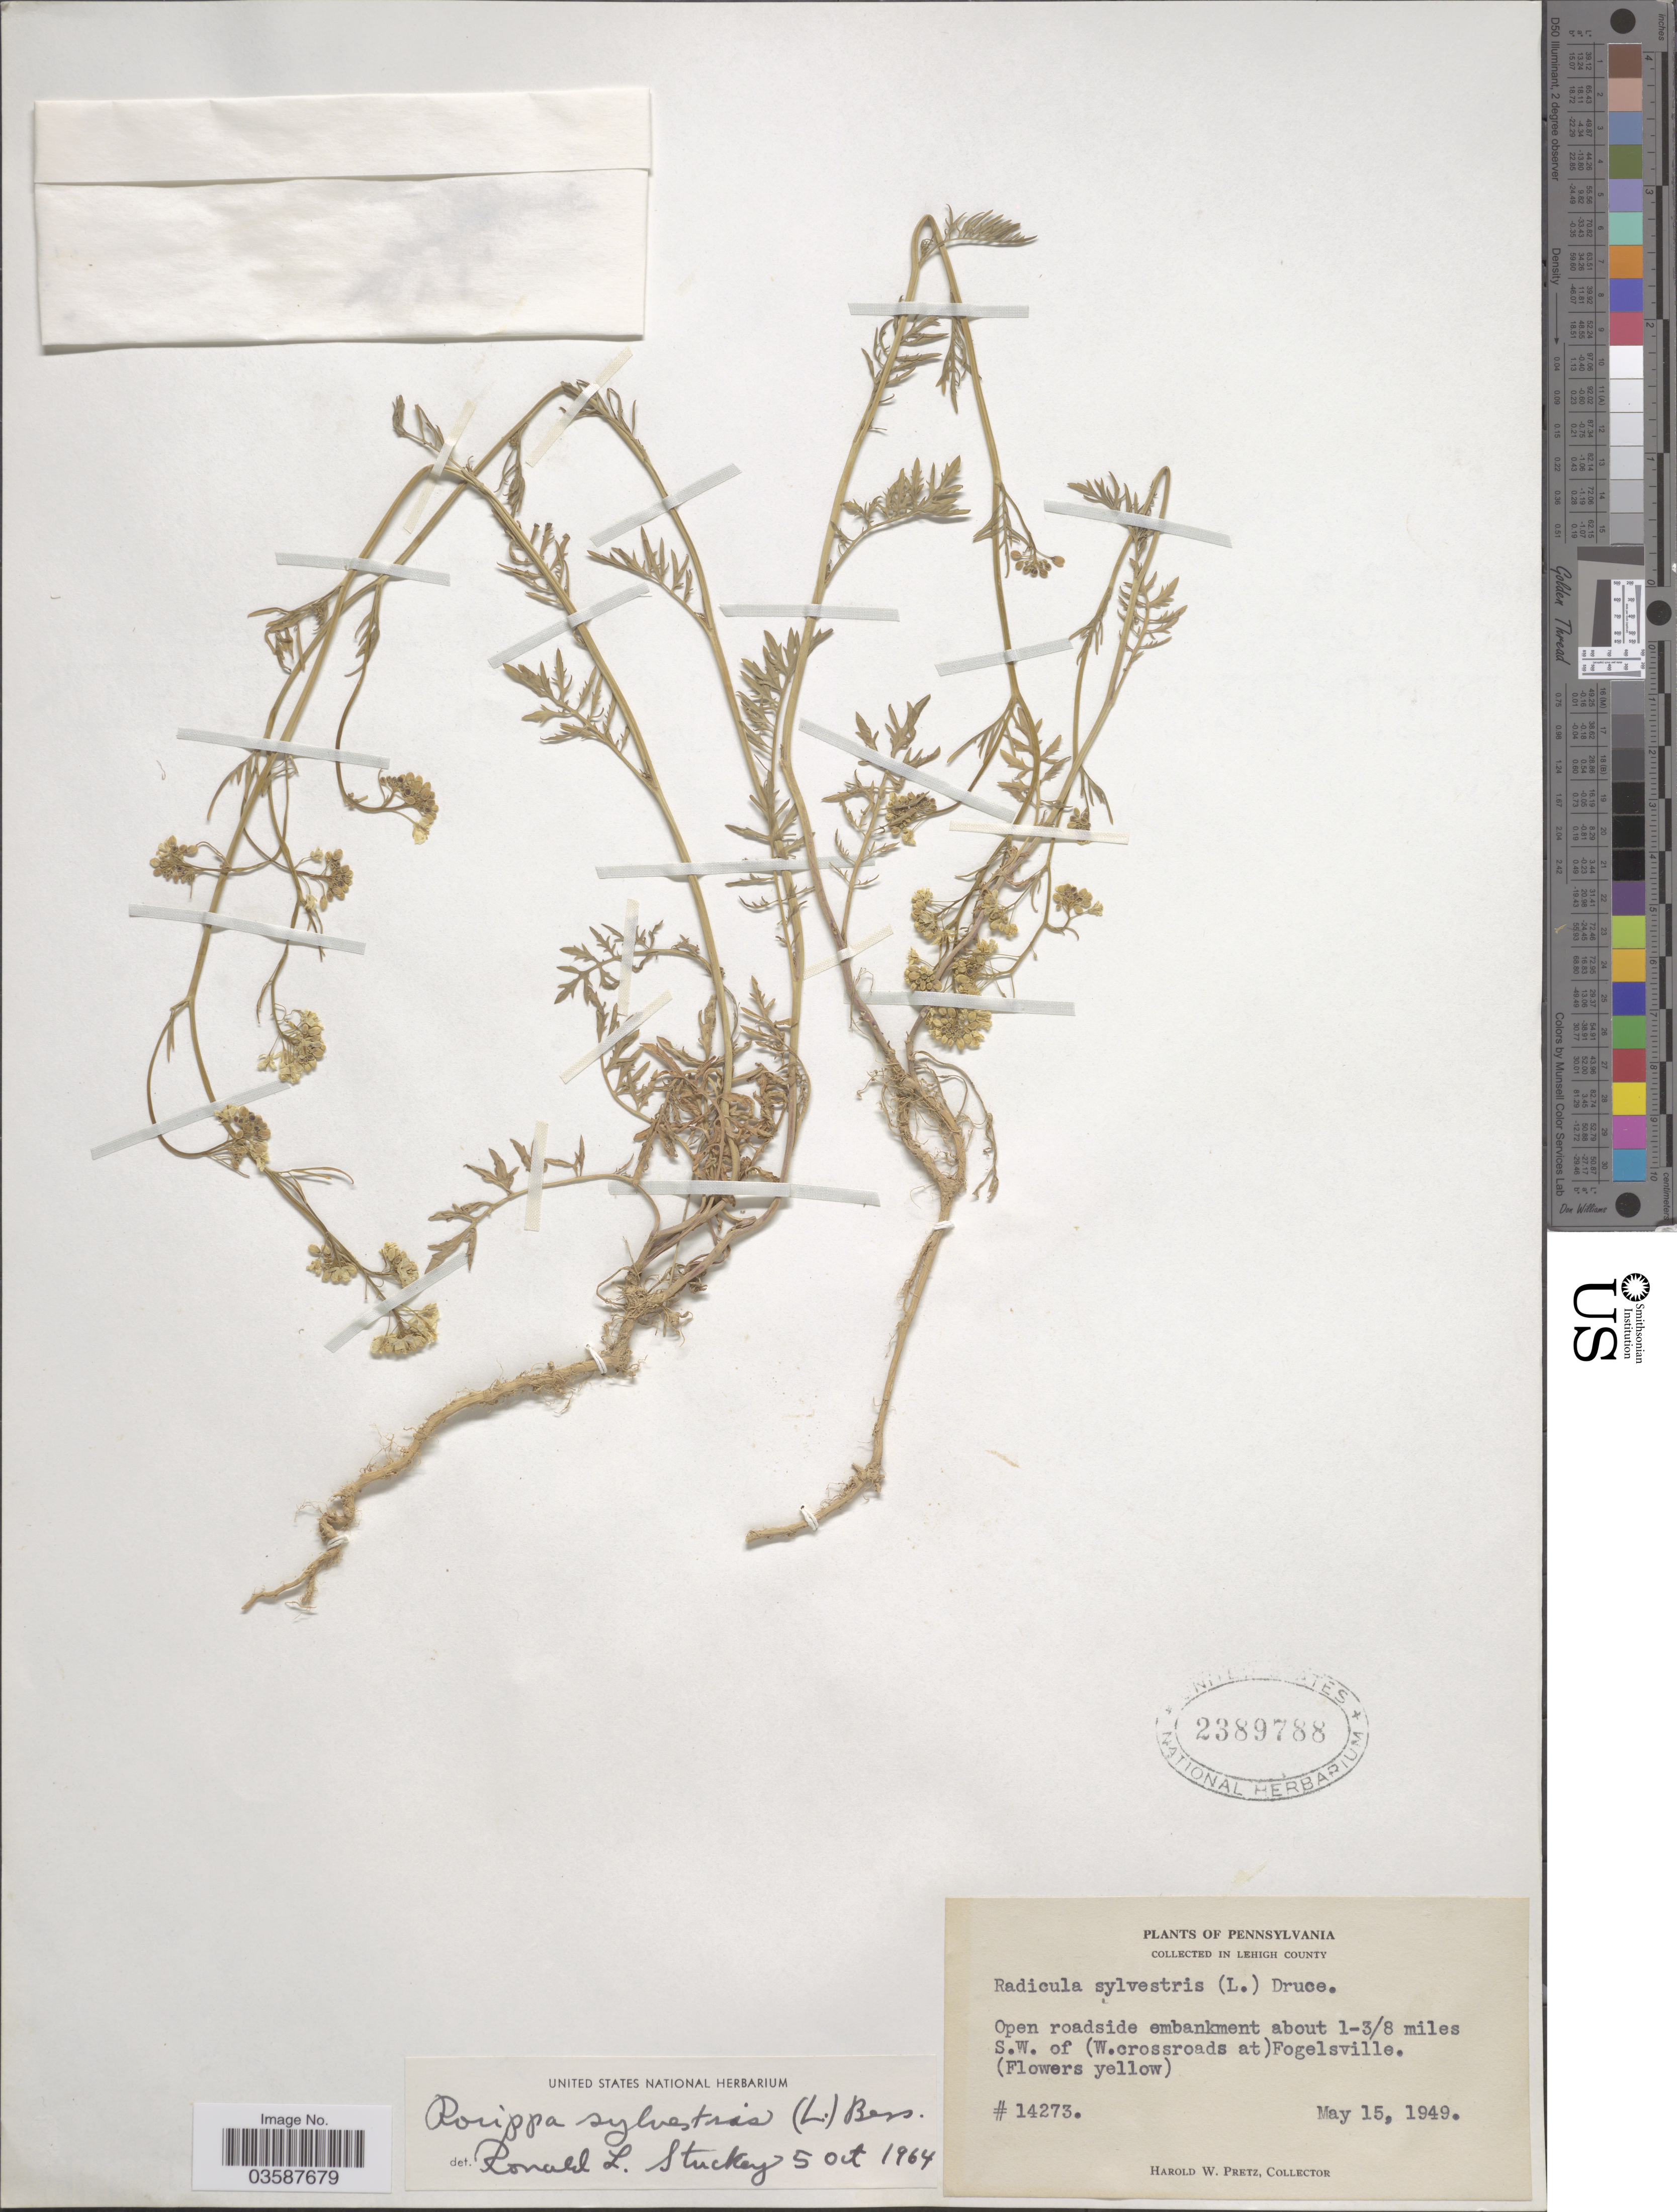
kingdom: Plantae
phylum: Tracheophyta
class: Magnoliopsida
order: Brassicales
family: Brassicaceae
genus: Rorippa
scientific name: Rorippa sylvestris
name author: (L.) Besser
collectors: H. W. Pretz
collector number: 14273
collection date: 1949-05-15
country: United States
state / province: Pennsylvania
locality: Lehigh County. Open roadside embankment about 1-3/8 miles S.W. of (W.crossroads at) Fogelsville.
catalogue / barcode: US 2389788